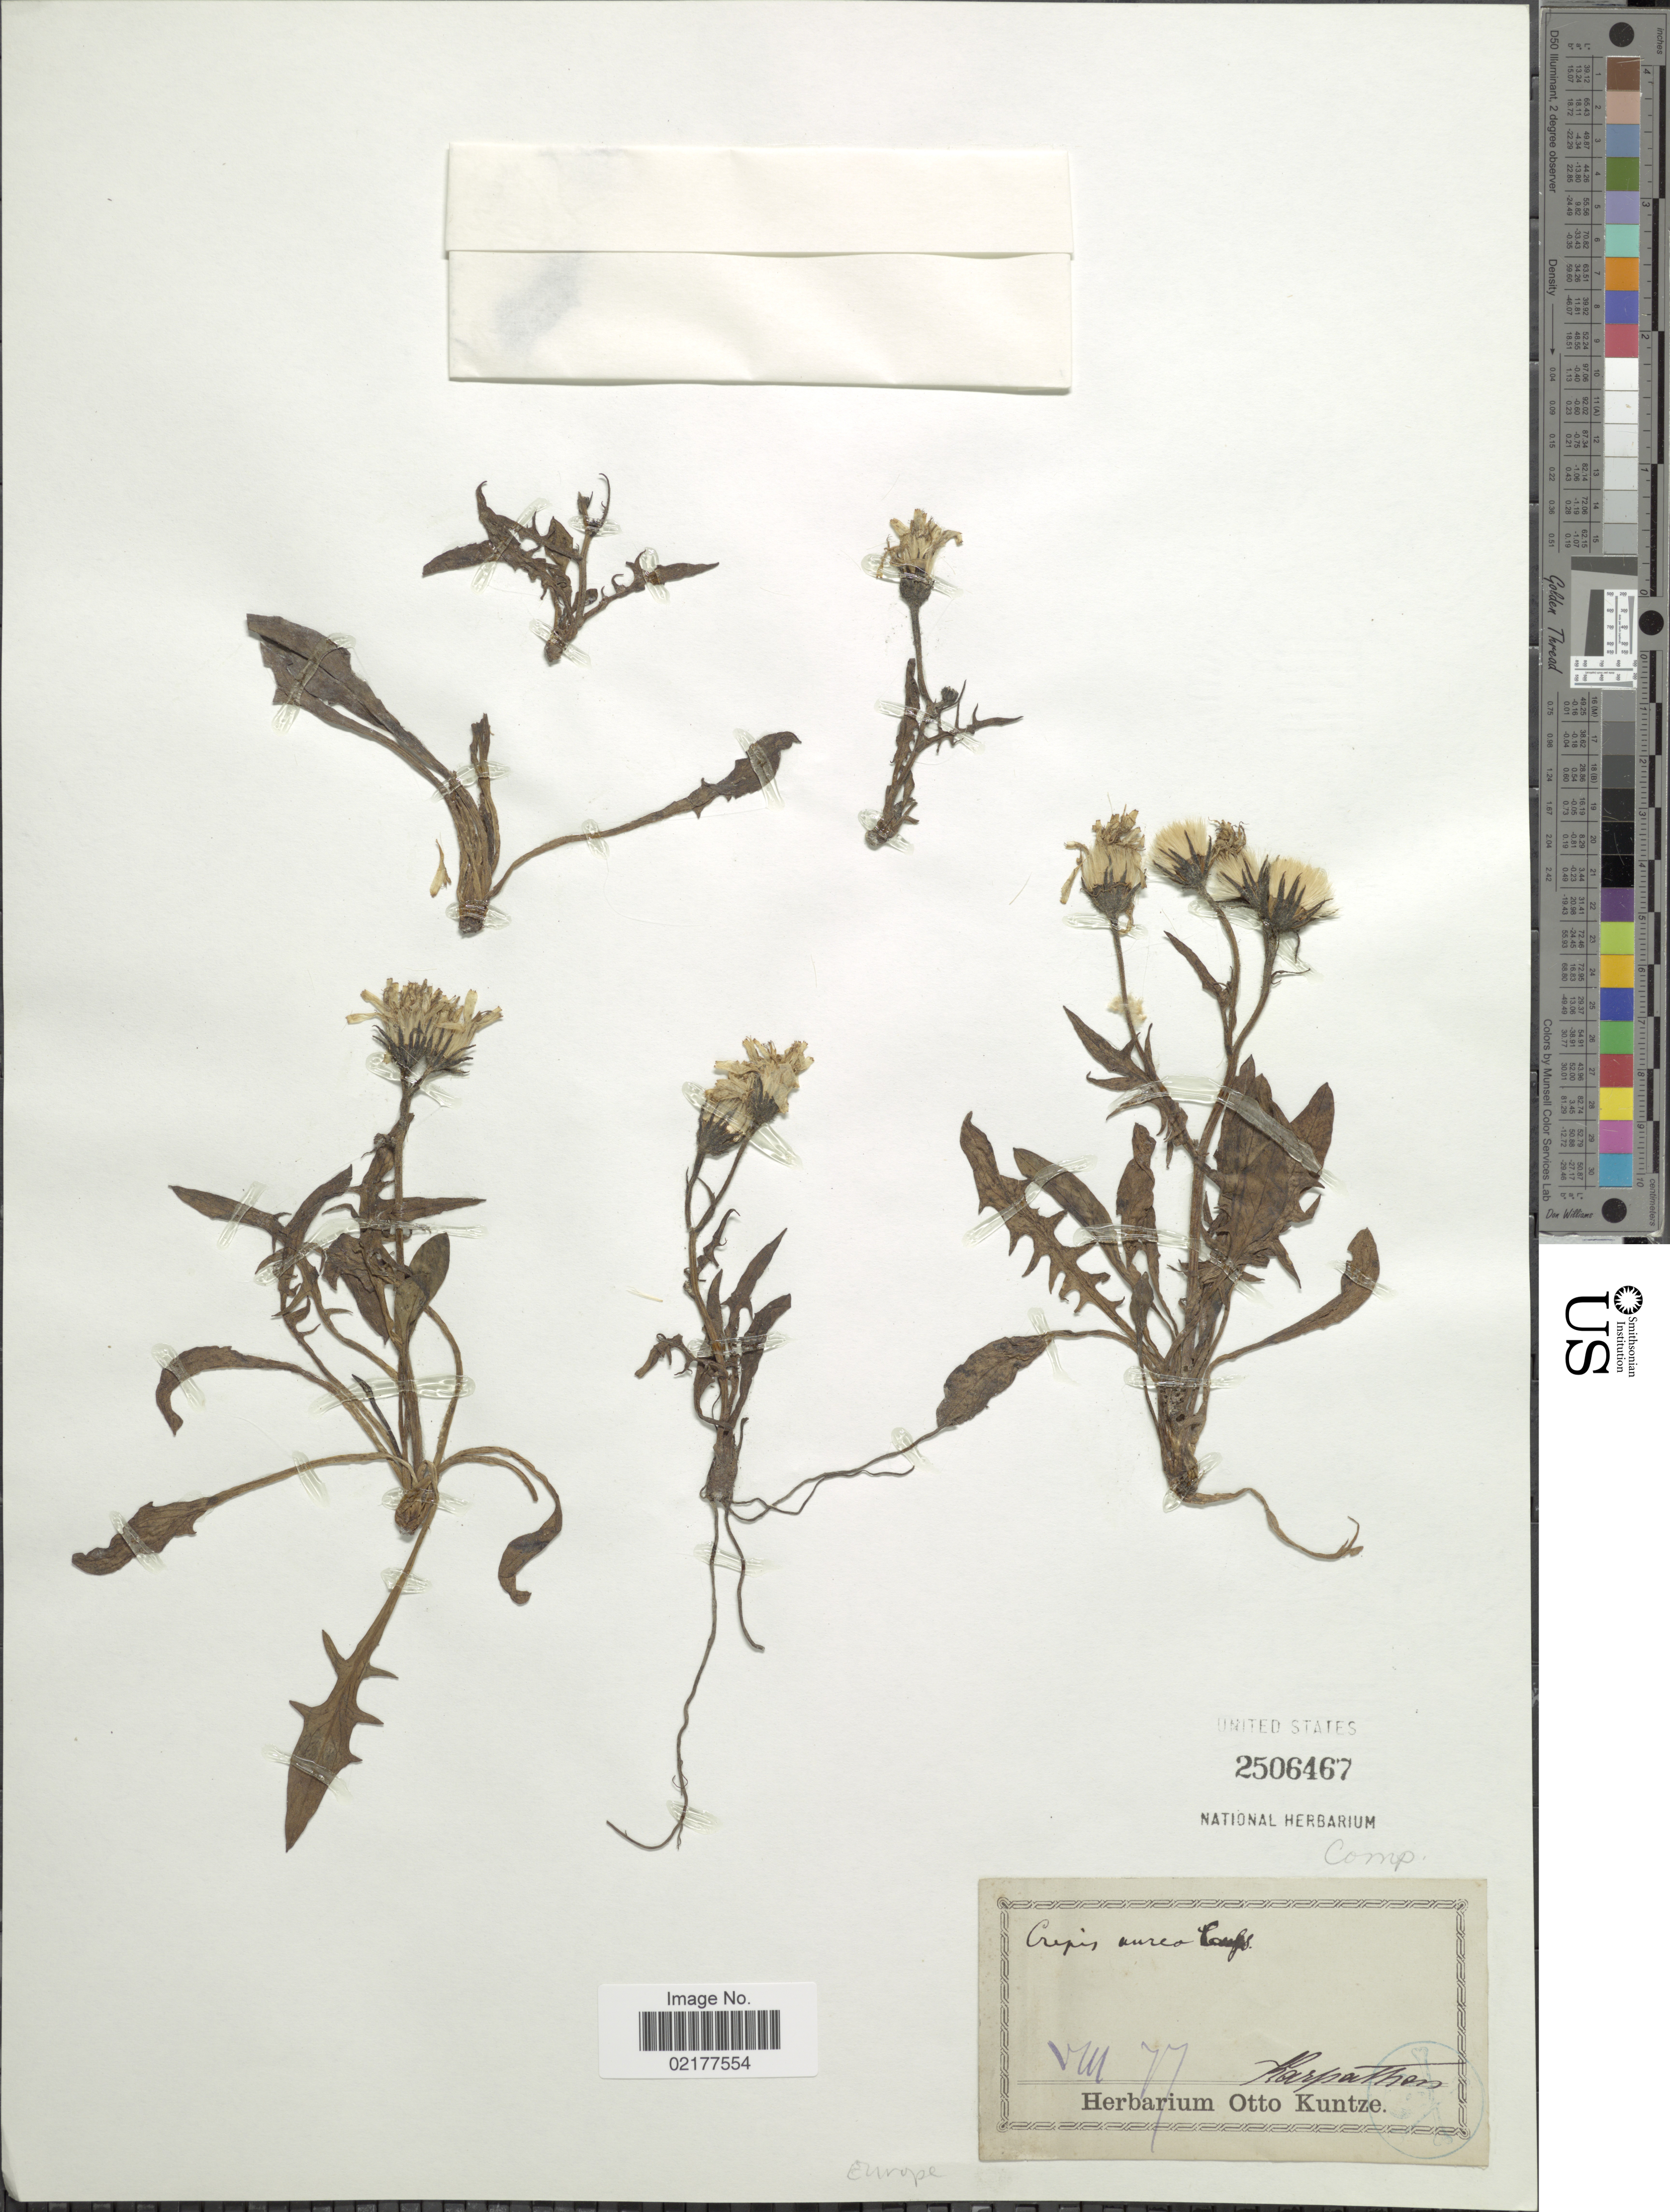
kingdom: Plantae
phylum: Tracheophyta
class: Magnoliopsida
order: Asterales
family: Asteraceae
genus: Crepis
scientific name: Crepis aurea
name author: (L.) Cass.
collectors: ex Herb. O. Kuntze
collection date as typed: Transcribed d/m/y: /8/77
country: Greece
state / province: South Aegean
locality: Karpathos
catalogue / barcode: US 2506467